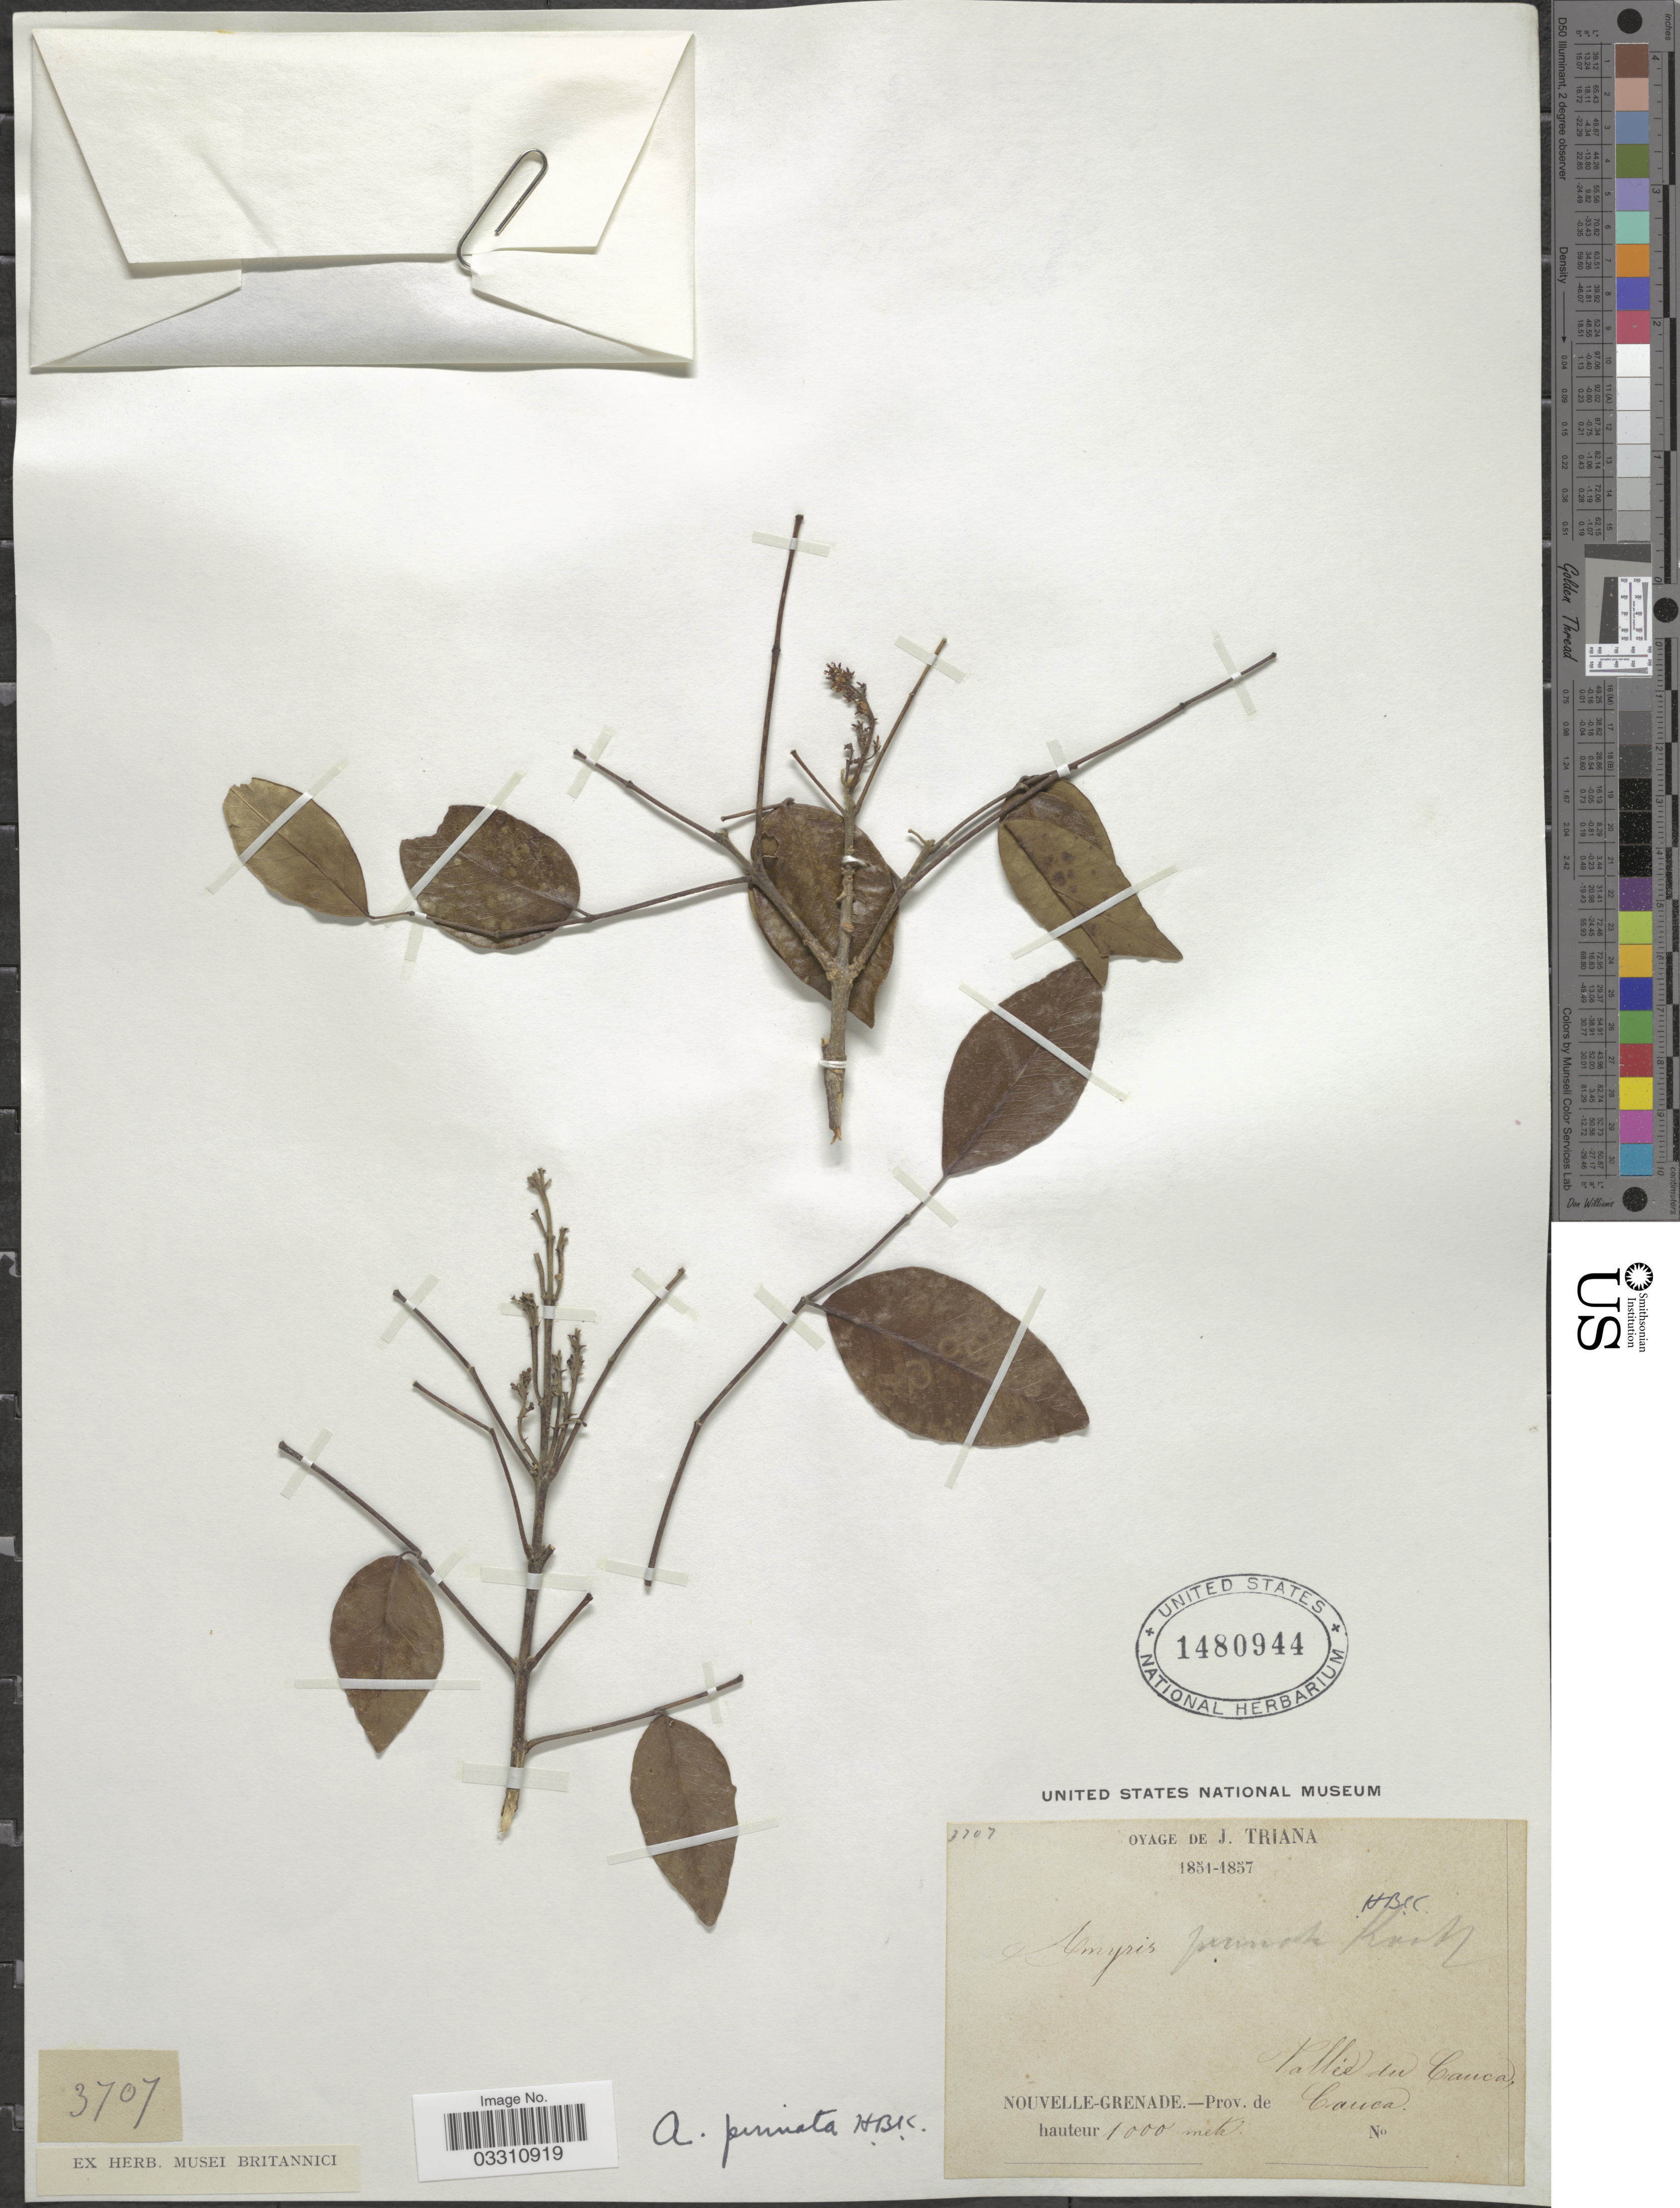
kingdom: Plantae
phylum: Tracheophyta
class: Magnoliopsida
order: Sapindales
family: Rutaceae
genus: Amyris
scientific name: Amyris pinnata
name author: Kunth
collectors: J. Triana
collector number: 3707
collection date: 1851/1857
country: Colombia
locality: Nouvelle-Grenade.-Prov. de Cauca, Vallée du Cauca.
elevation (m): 1000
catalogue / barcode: US 1480944